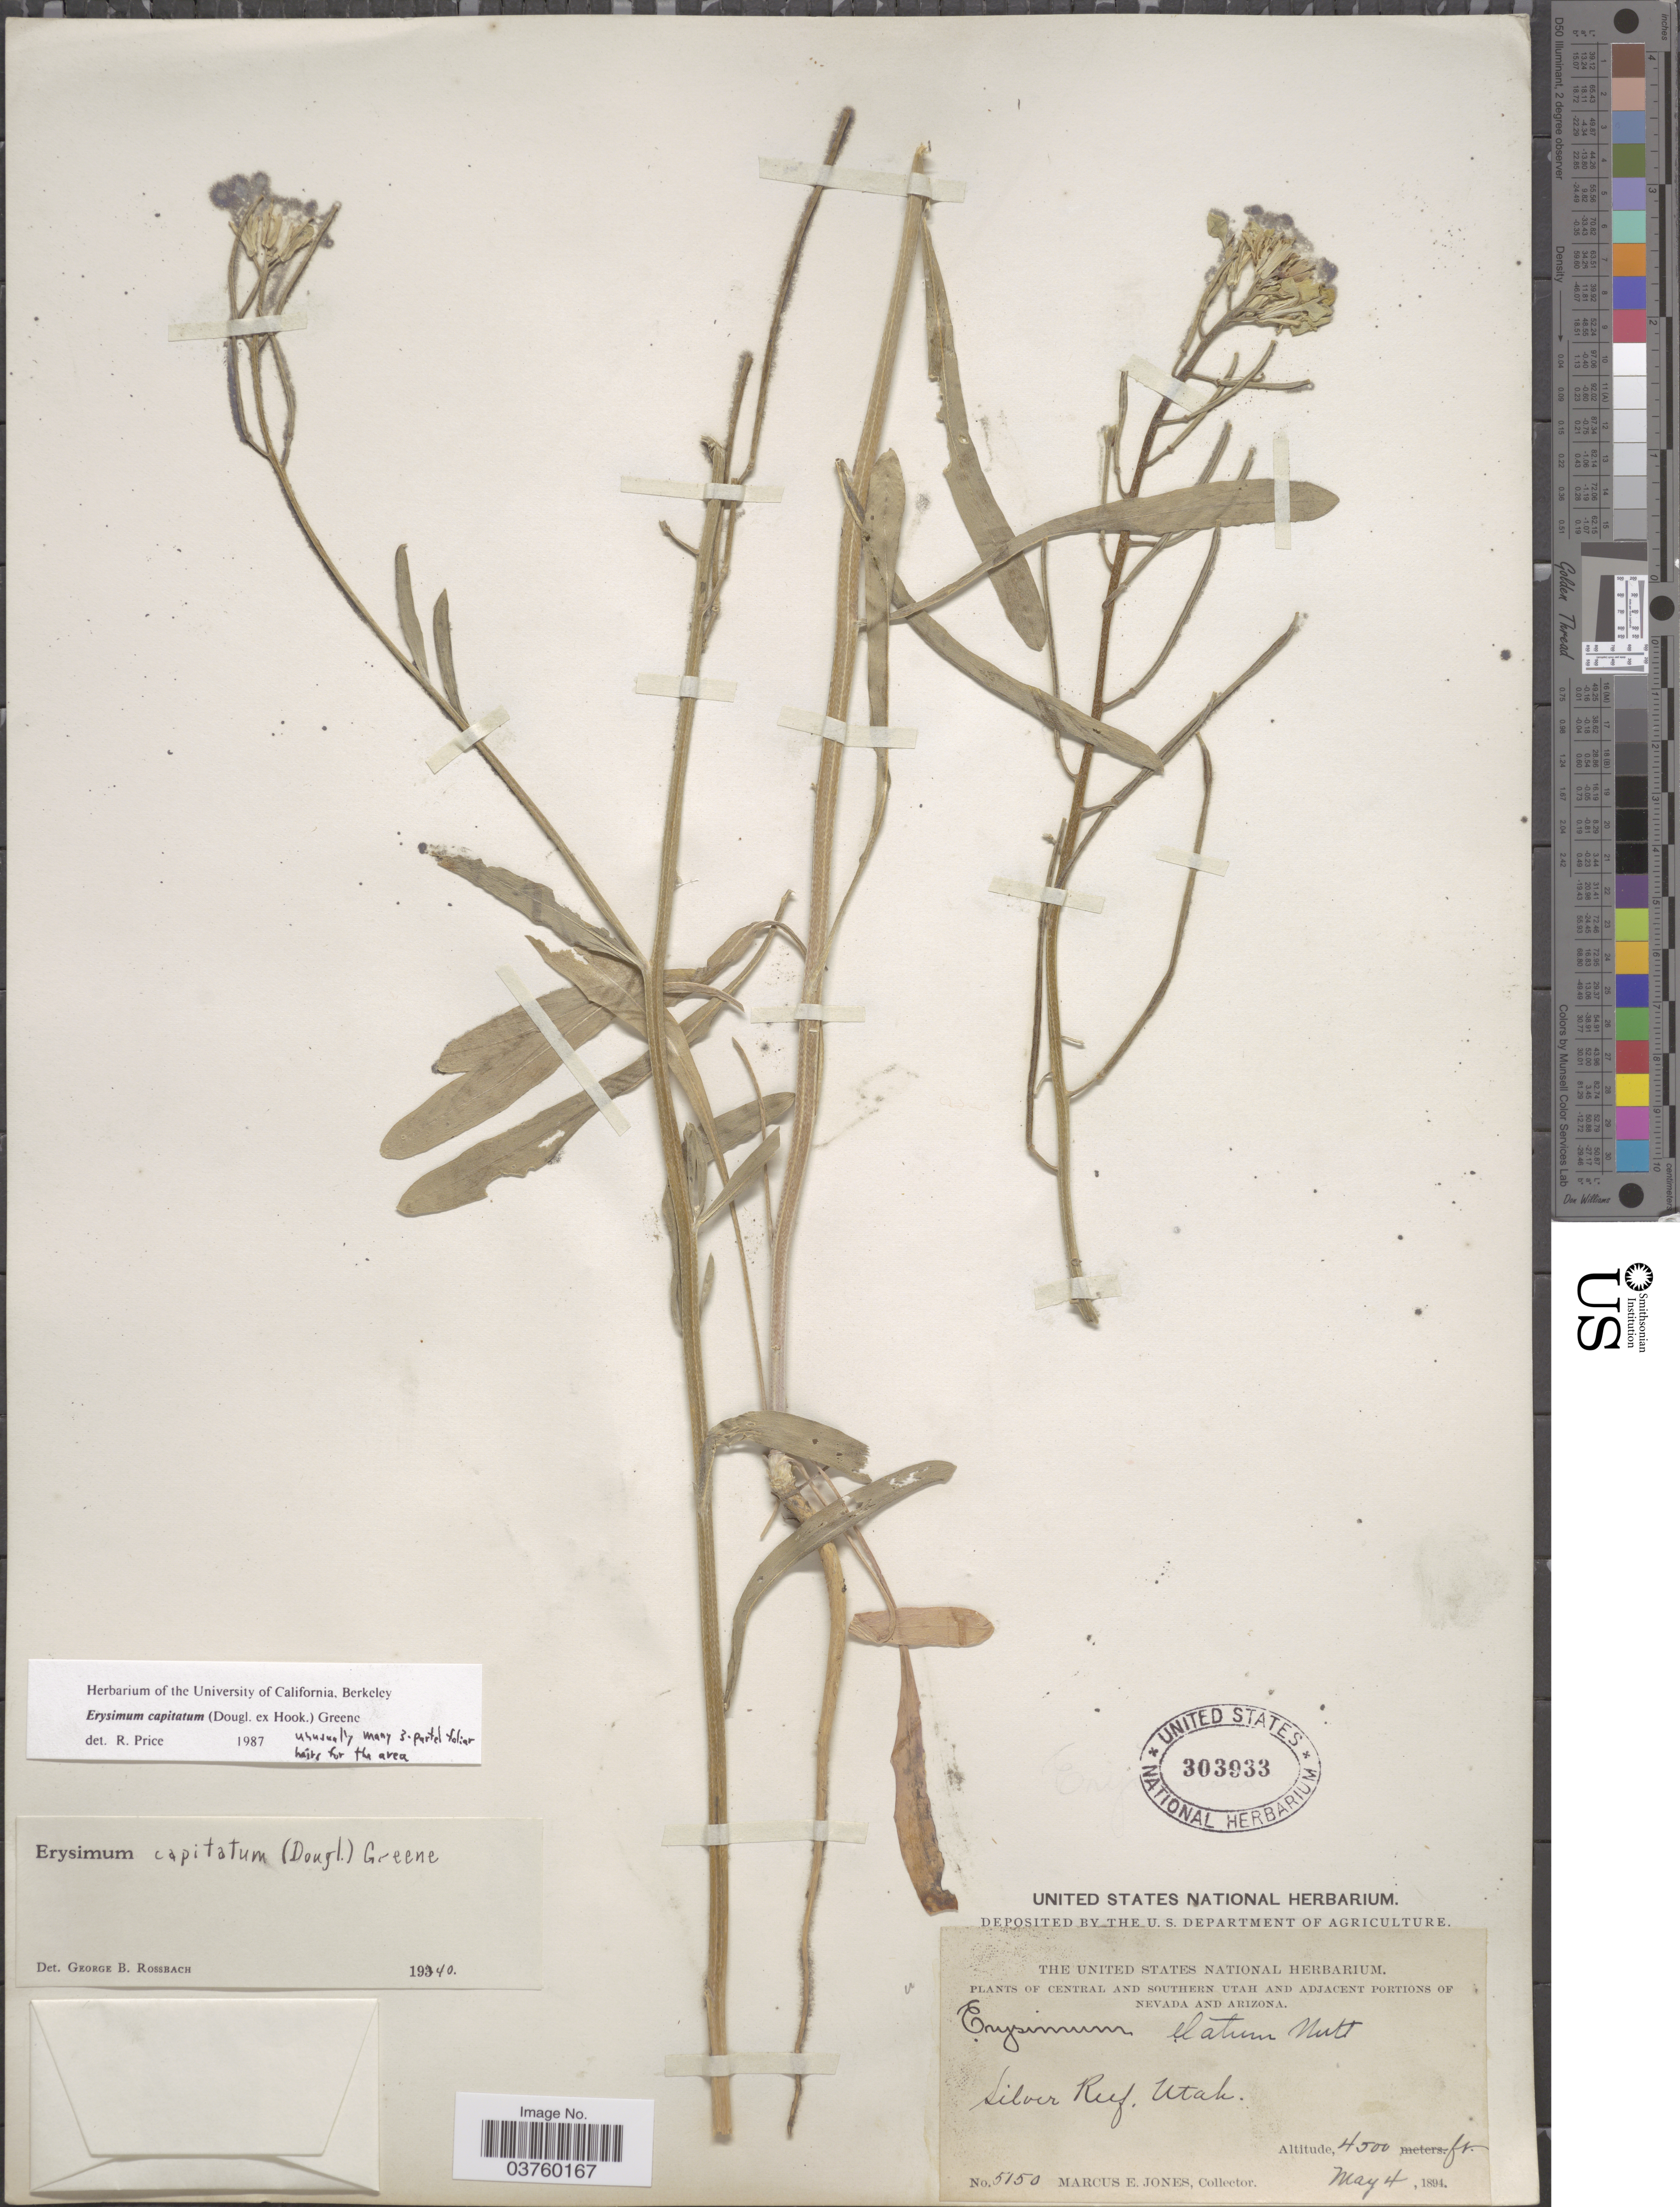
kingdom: Plantae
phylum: Tracheophyta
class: Magnoliopsida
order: Brassicales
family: Brassicaceae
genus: Erysimum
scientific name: Erysimum capitatum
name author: (Douglas ex Hook.) Greene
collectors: M. E. Jones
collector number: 5150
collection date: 1894-05-04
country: United States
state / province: Utah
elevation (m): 1372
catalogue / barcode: US 303933